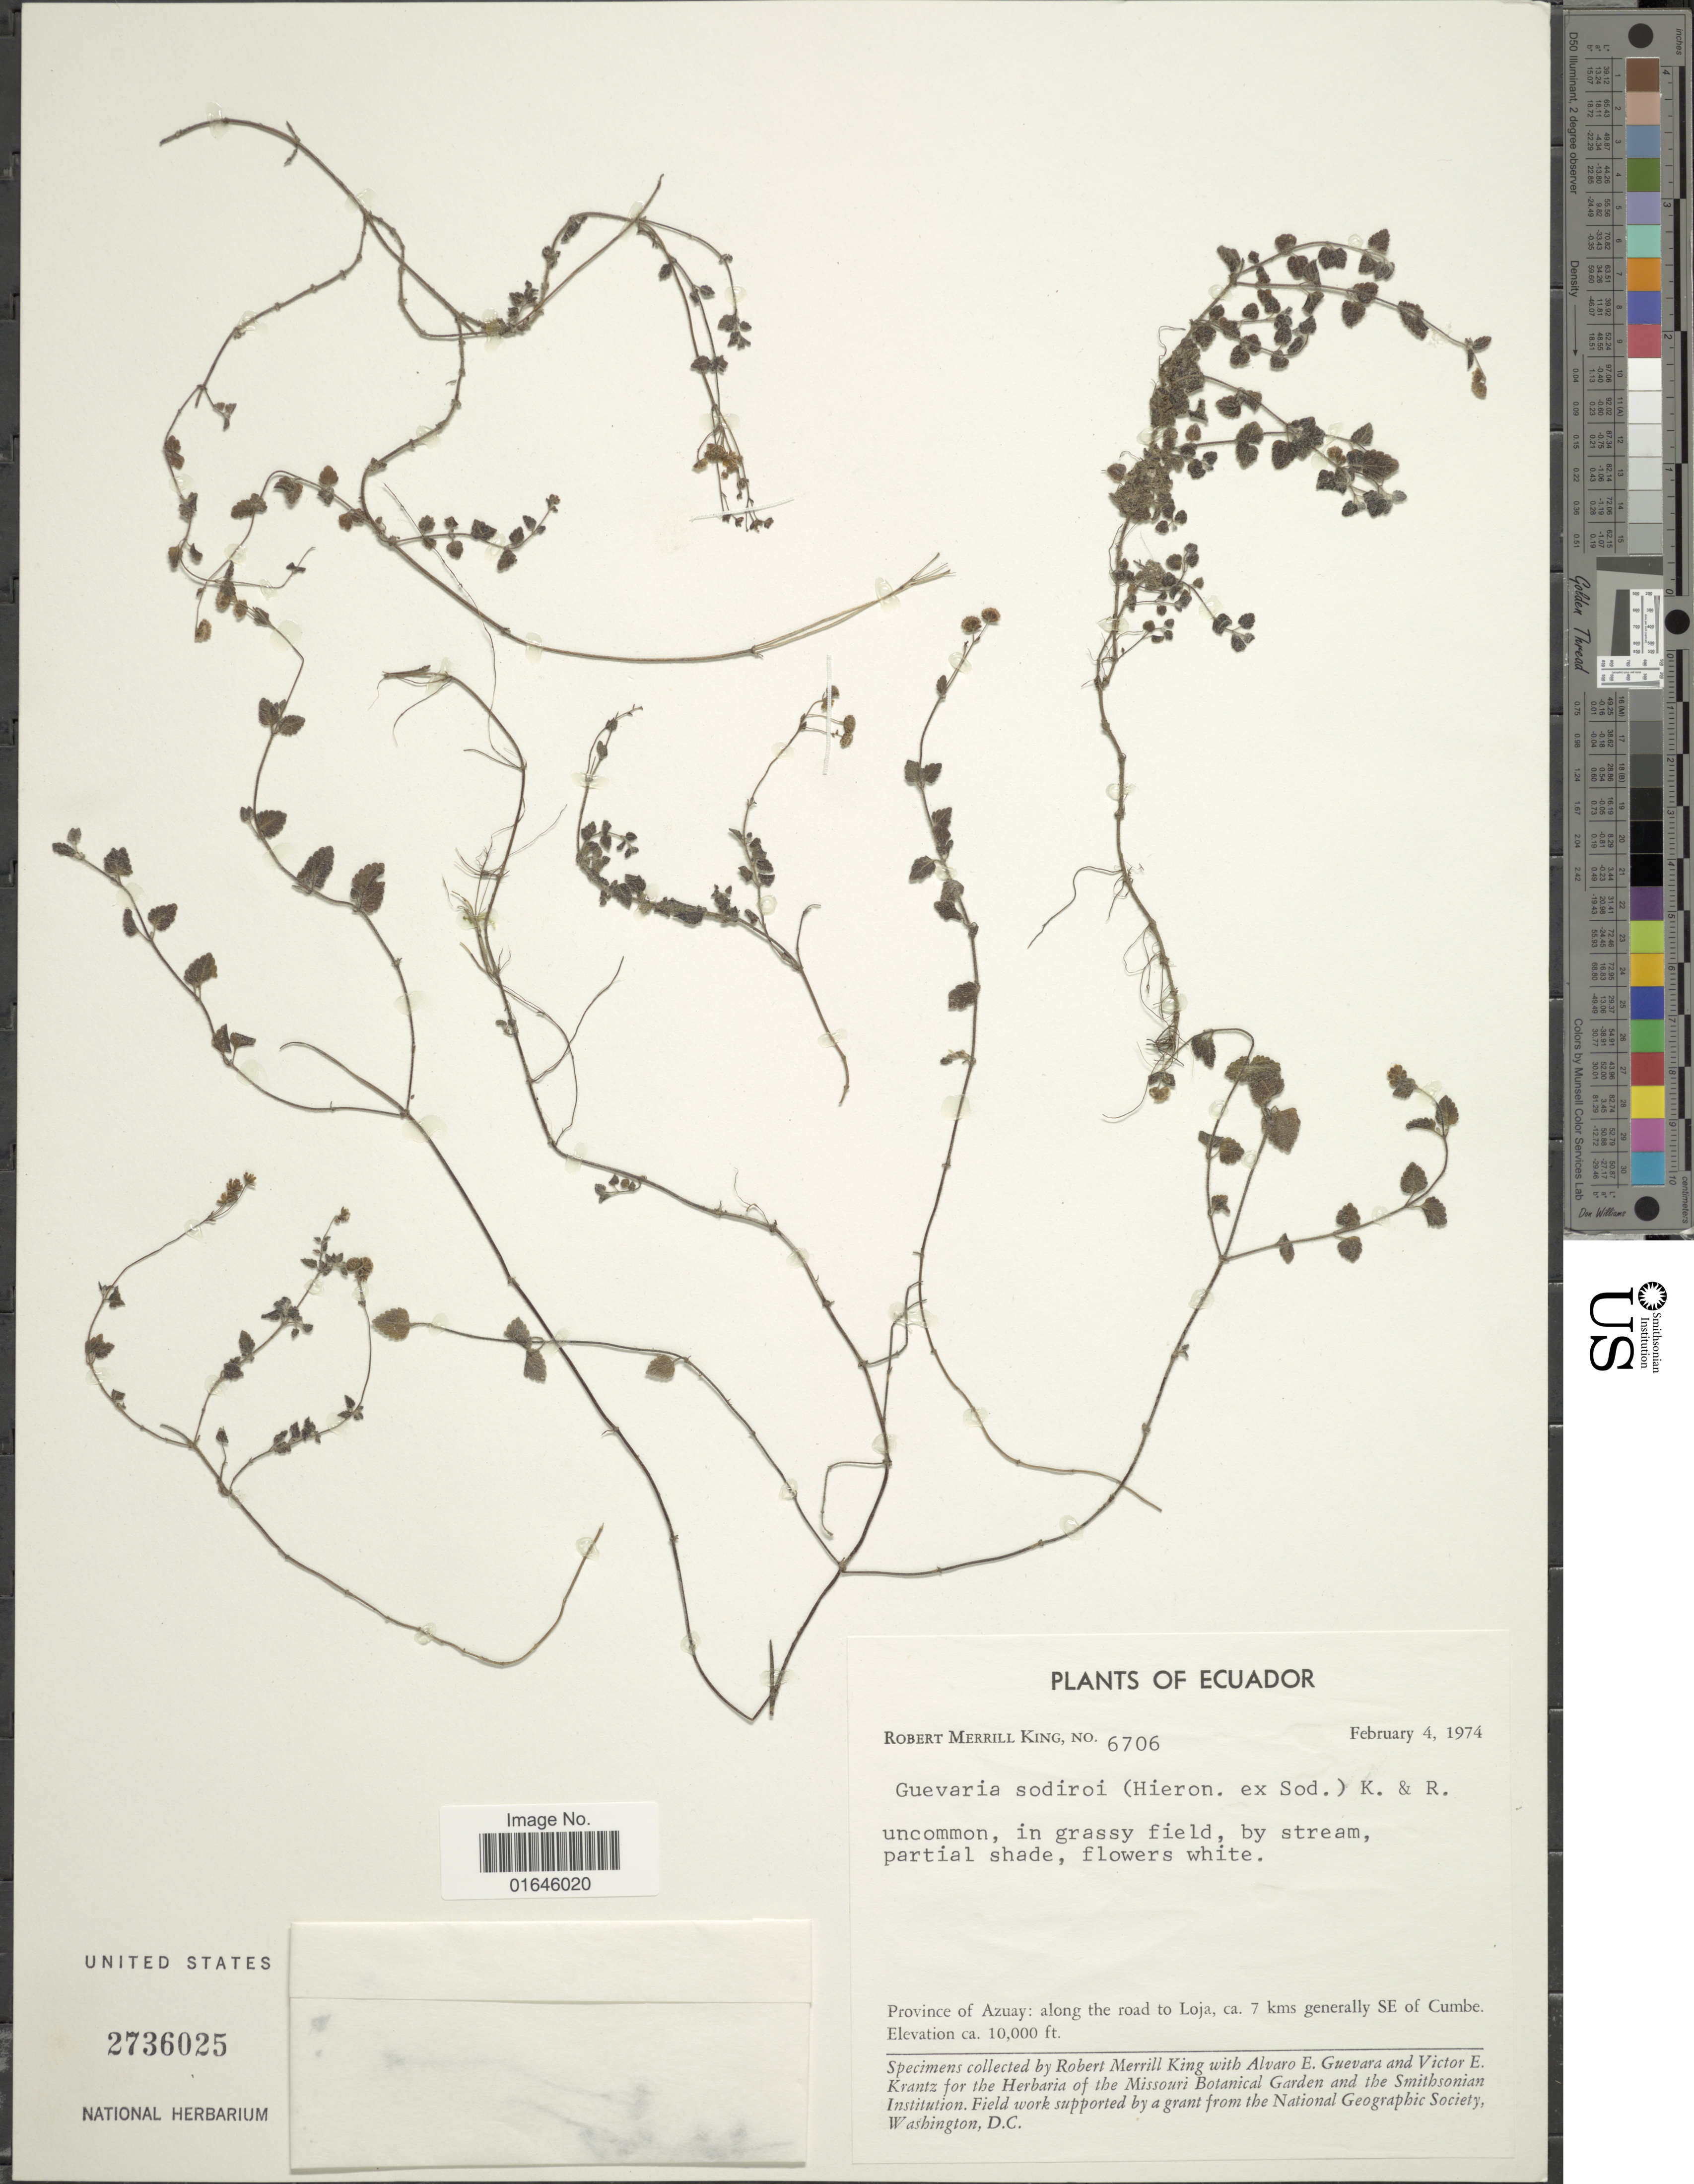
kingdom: Plantae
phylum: Tracheophyta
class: Magnoliopsida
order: Asterales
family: Asteraceae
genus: Guevaria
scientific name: Guevaria sodiroi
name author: (Hieron. in Sodiro) R.M. King & H. Rob.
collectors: R. M. King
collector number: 6706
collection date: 1974-02-04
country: Ecuador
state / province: Azuay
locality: Along the road to Loja, ca. 7 km generally SE of Cumbe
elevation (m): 3048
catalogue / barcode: US 2736025